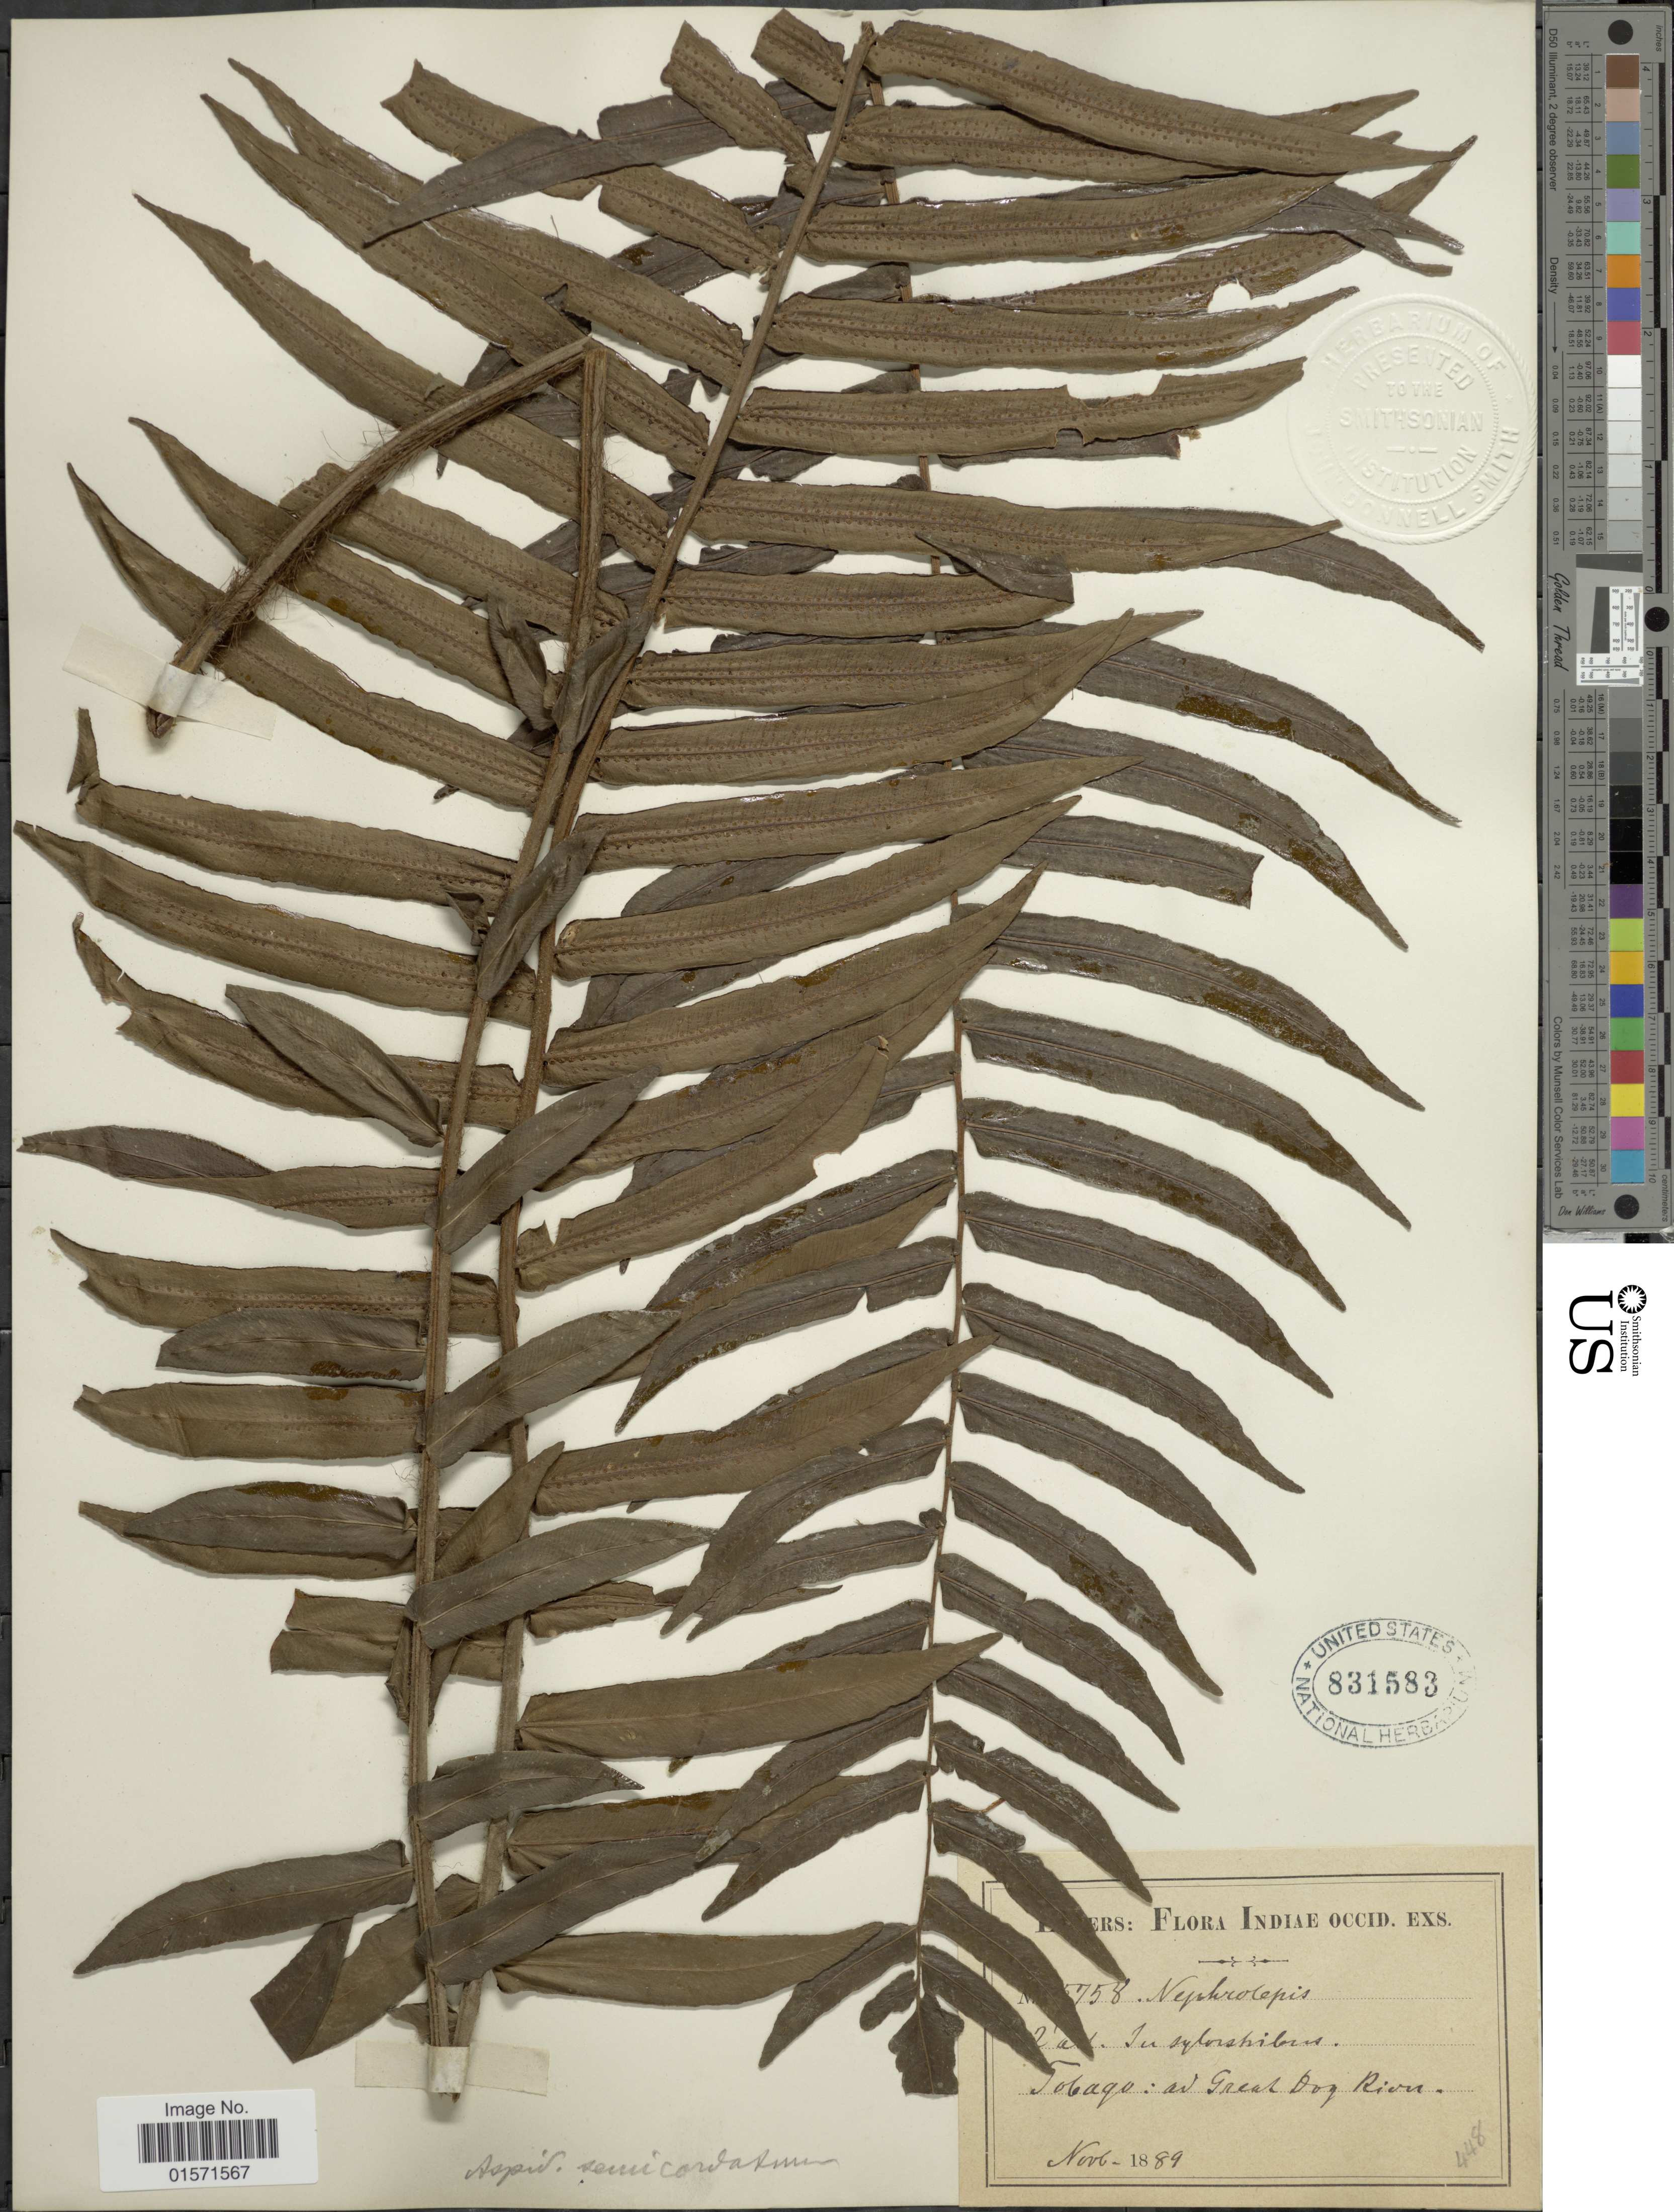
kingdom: Plantae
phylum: Tracheophyta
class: Polypodiopsida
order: Polypodiales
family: Lomariopsidaceae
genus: Cyclopeltis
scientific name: Cyclopeltis semicordata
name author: (Sw.) J. Sm.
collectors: -. Eggers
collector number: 5758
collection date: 1889-11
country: Trinidad and Tobago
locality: Tobago: av great Bog River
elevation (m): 1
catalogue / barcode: US 831583